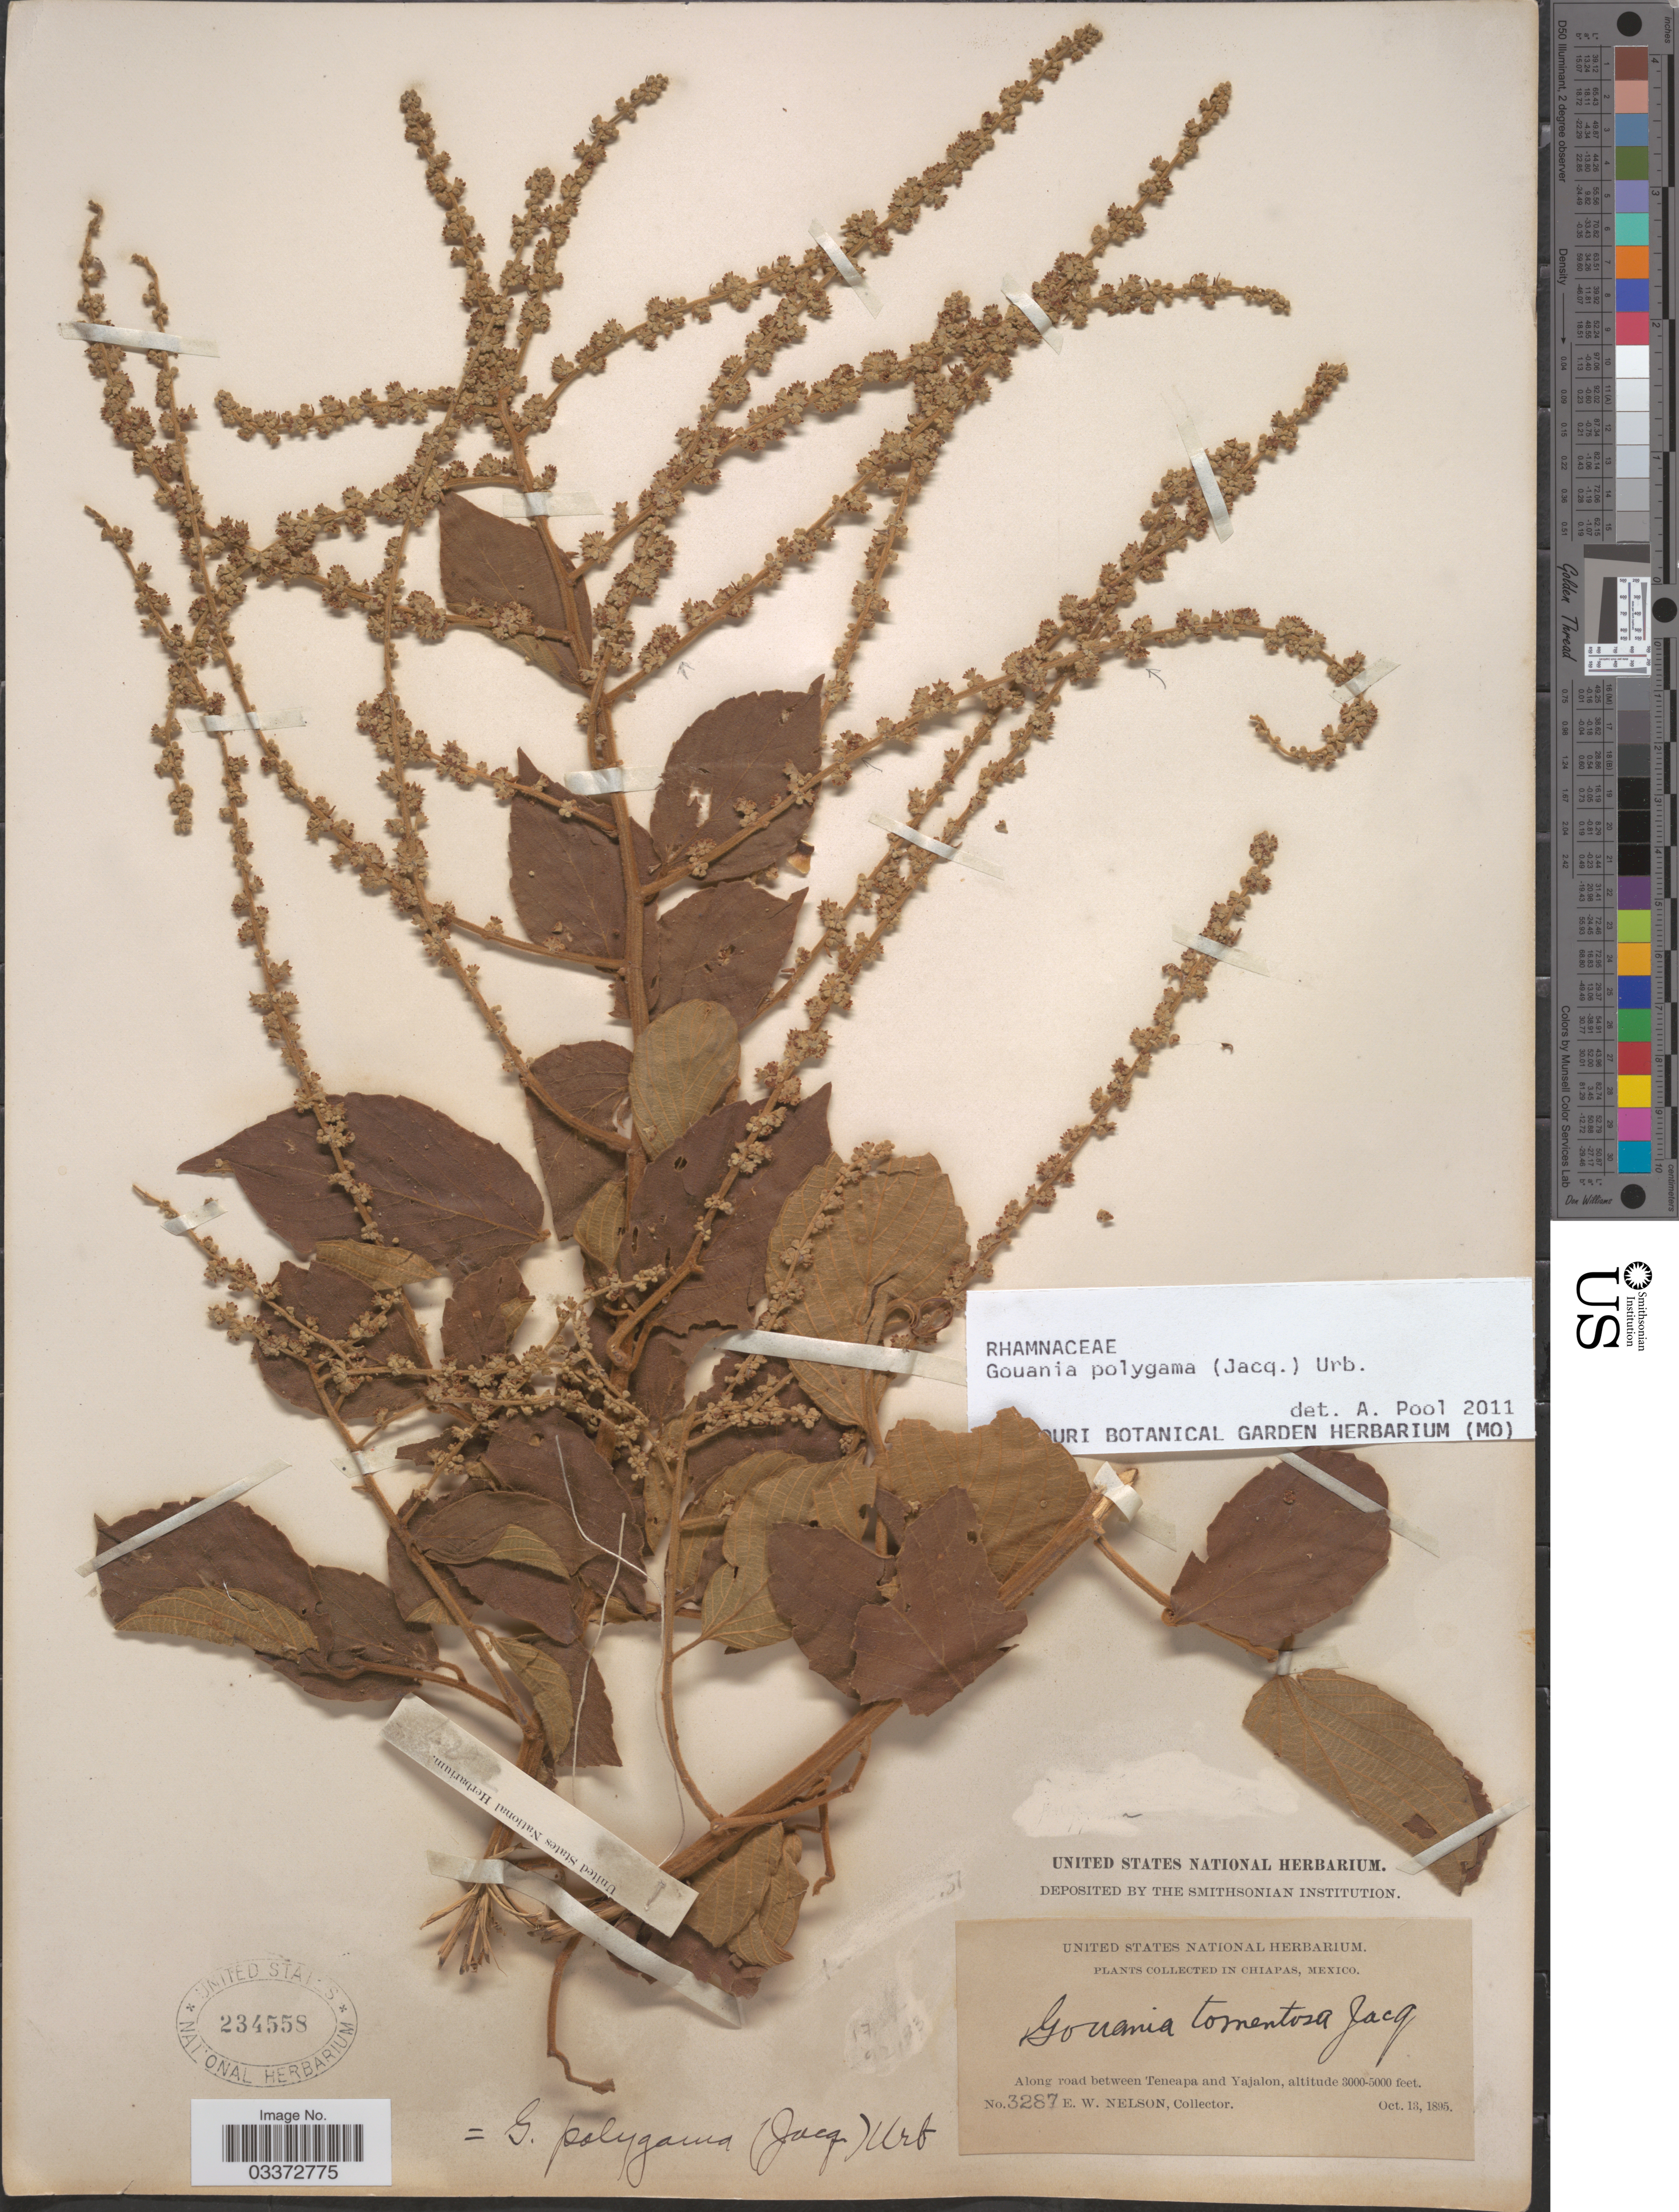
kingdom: Plantae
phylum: Tracheophyta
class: Magnoliopsida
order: Rosales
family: Rhamnaceae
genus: Gouania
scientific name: Gouania polygama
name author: (Jacq.) Urb.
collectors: E. W. Nelson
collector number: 3287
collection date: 1895-10-13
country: Mexico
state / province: Chiapas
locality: Along road between Teneapa and Yajalon.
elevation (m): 914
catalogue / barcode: US 234558